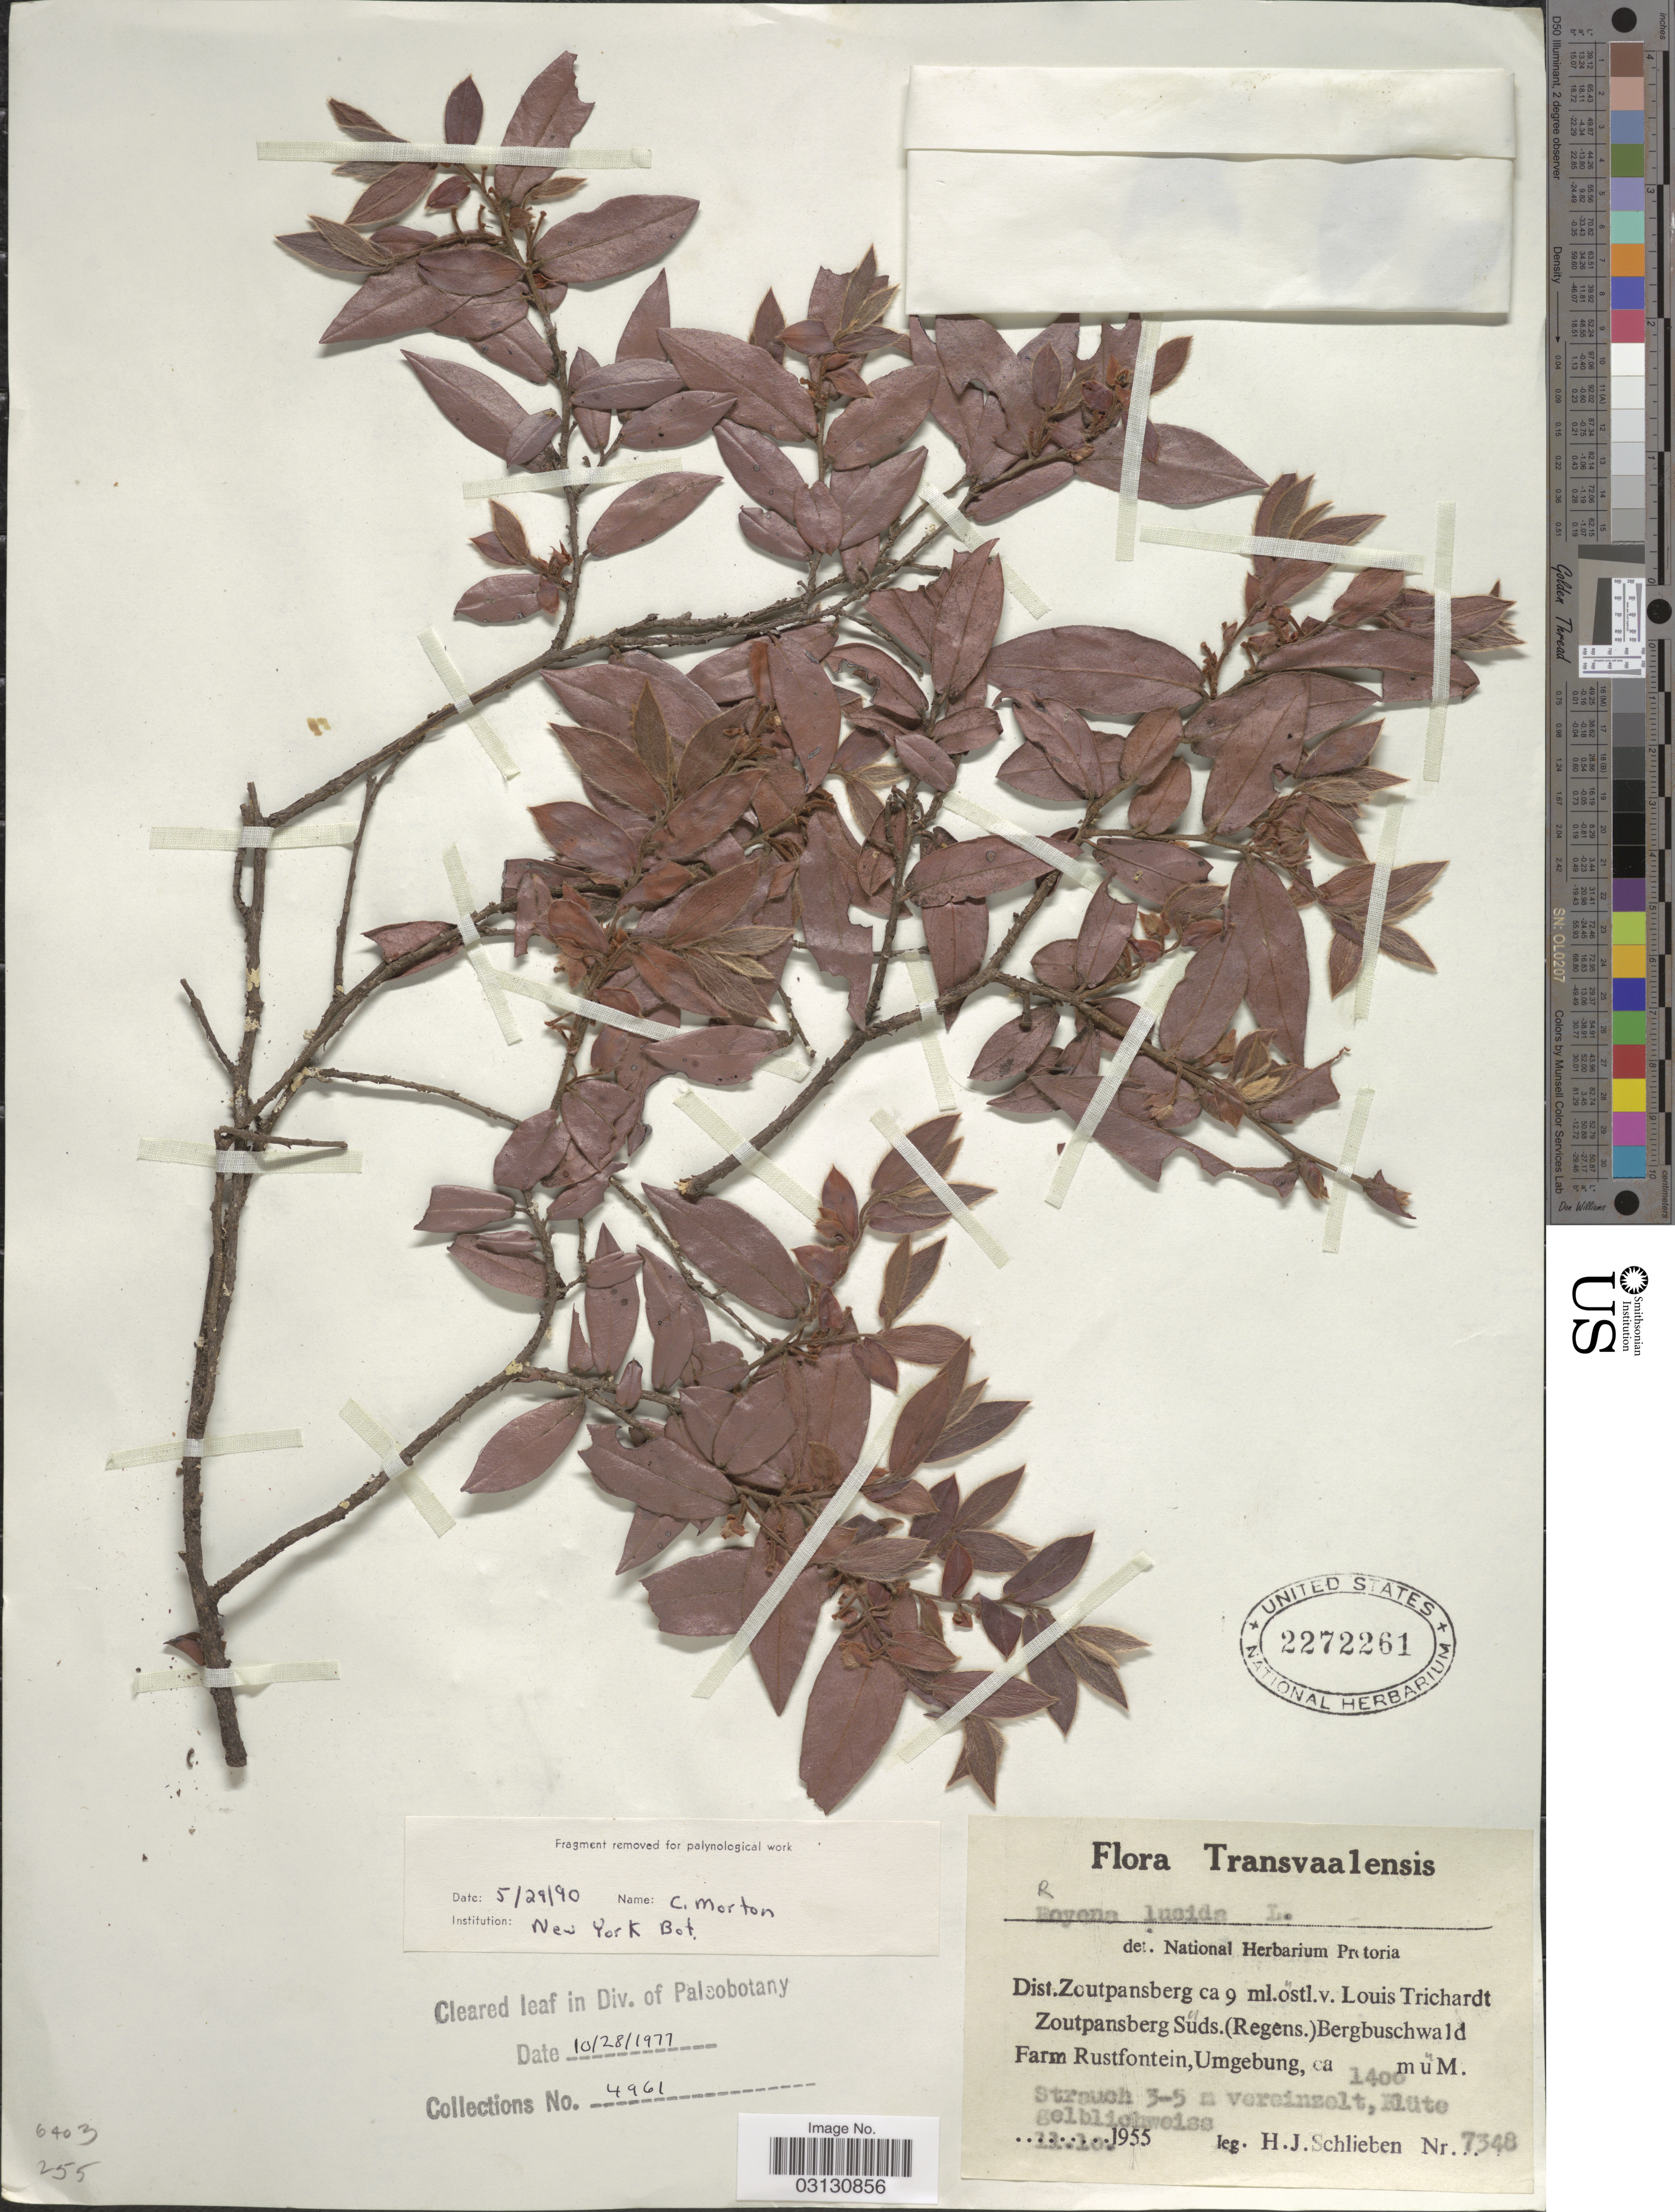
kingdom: Plantae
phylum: Tracheophyta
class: Magnoliopsida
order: Ericales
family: Ebenaceae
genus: Royena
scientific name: Royena lucida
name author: L.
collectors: H. J. Schlieben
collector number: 7348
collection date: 1955-10-11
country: South Africa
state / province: Limpopo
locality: Transvaalensis, Dist. Zoutpansberg ca 9 ml.östl.v. Louis Trichardt Zoutpansberg Suds. (Regens.) Bergbuschwald Farm Rustfontein, Umgebung.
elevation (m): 1400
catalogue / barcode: US 2272261